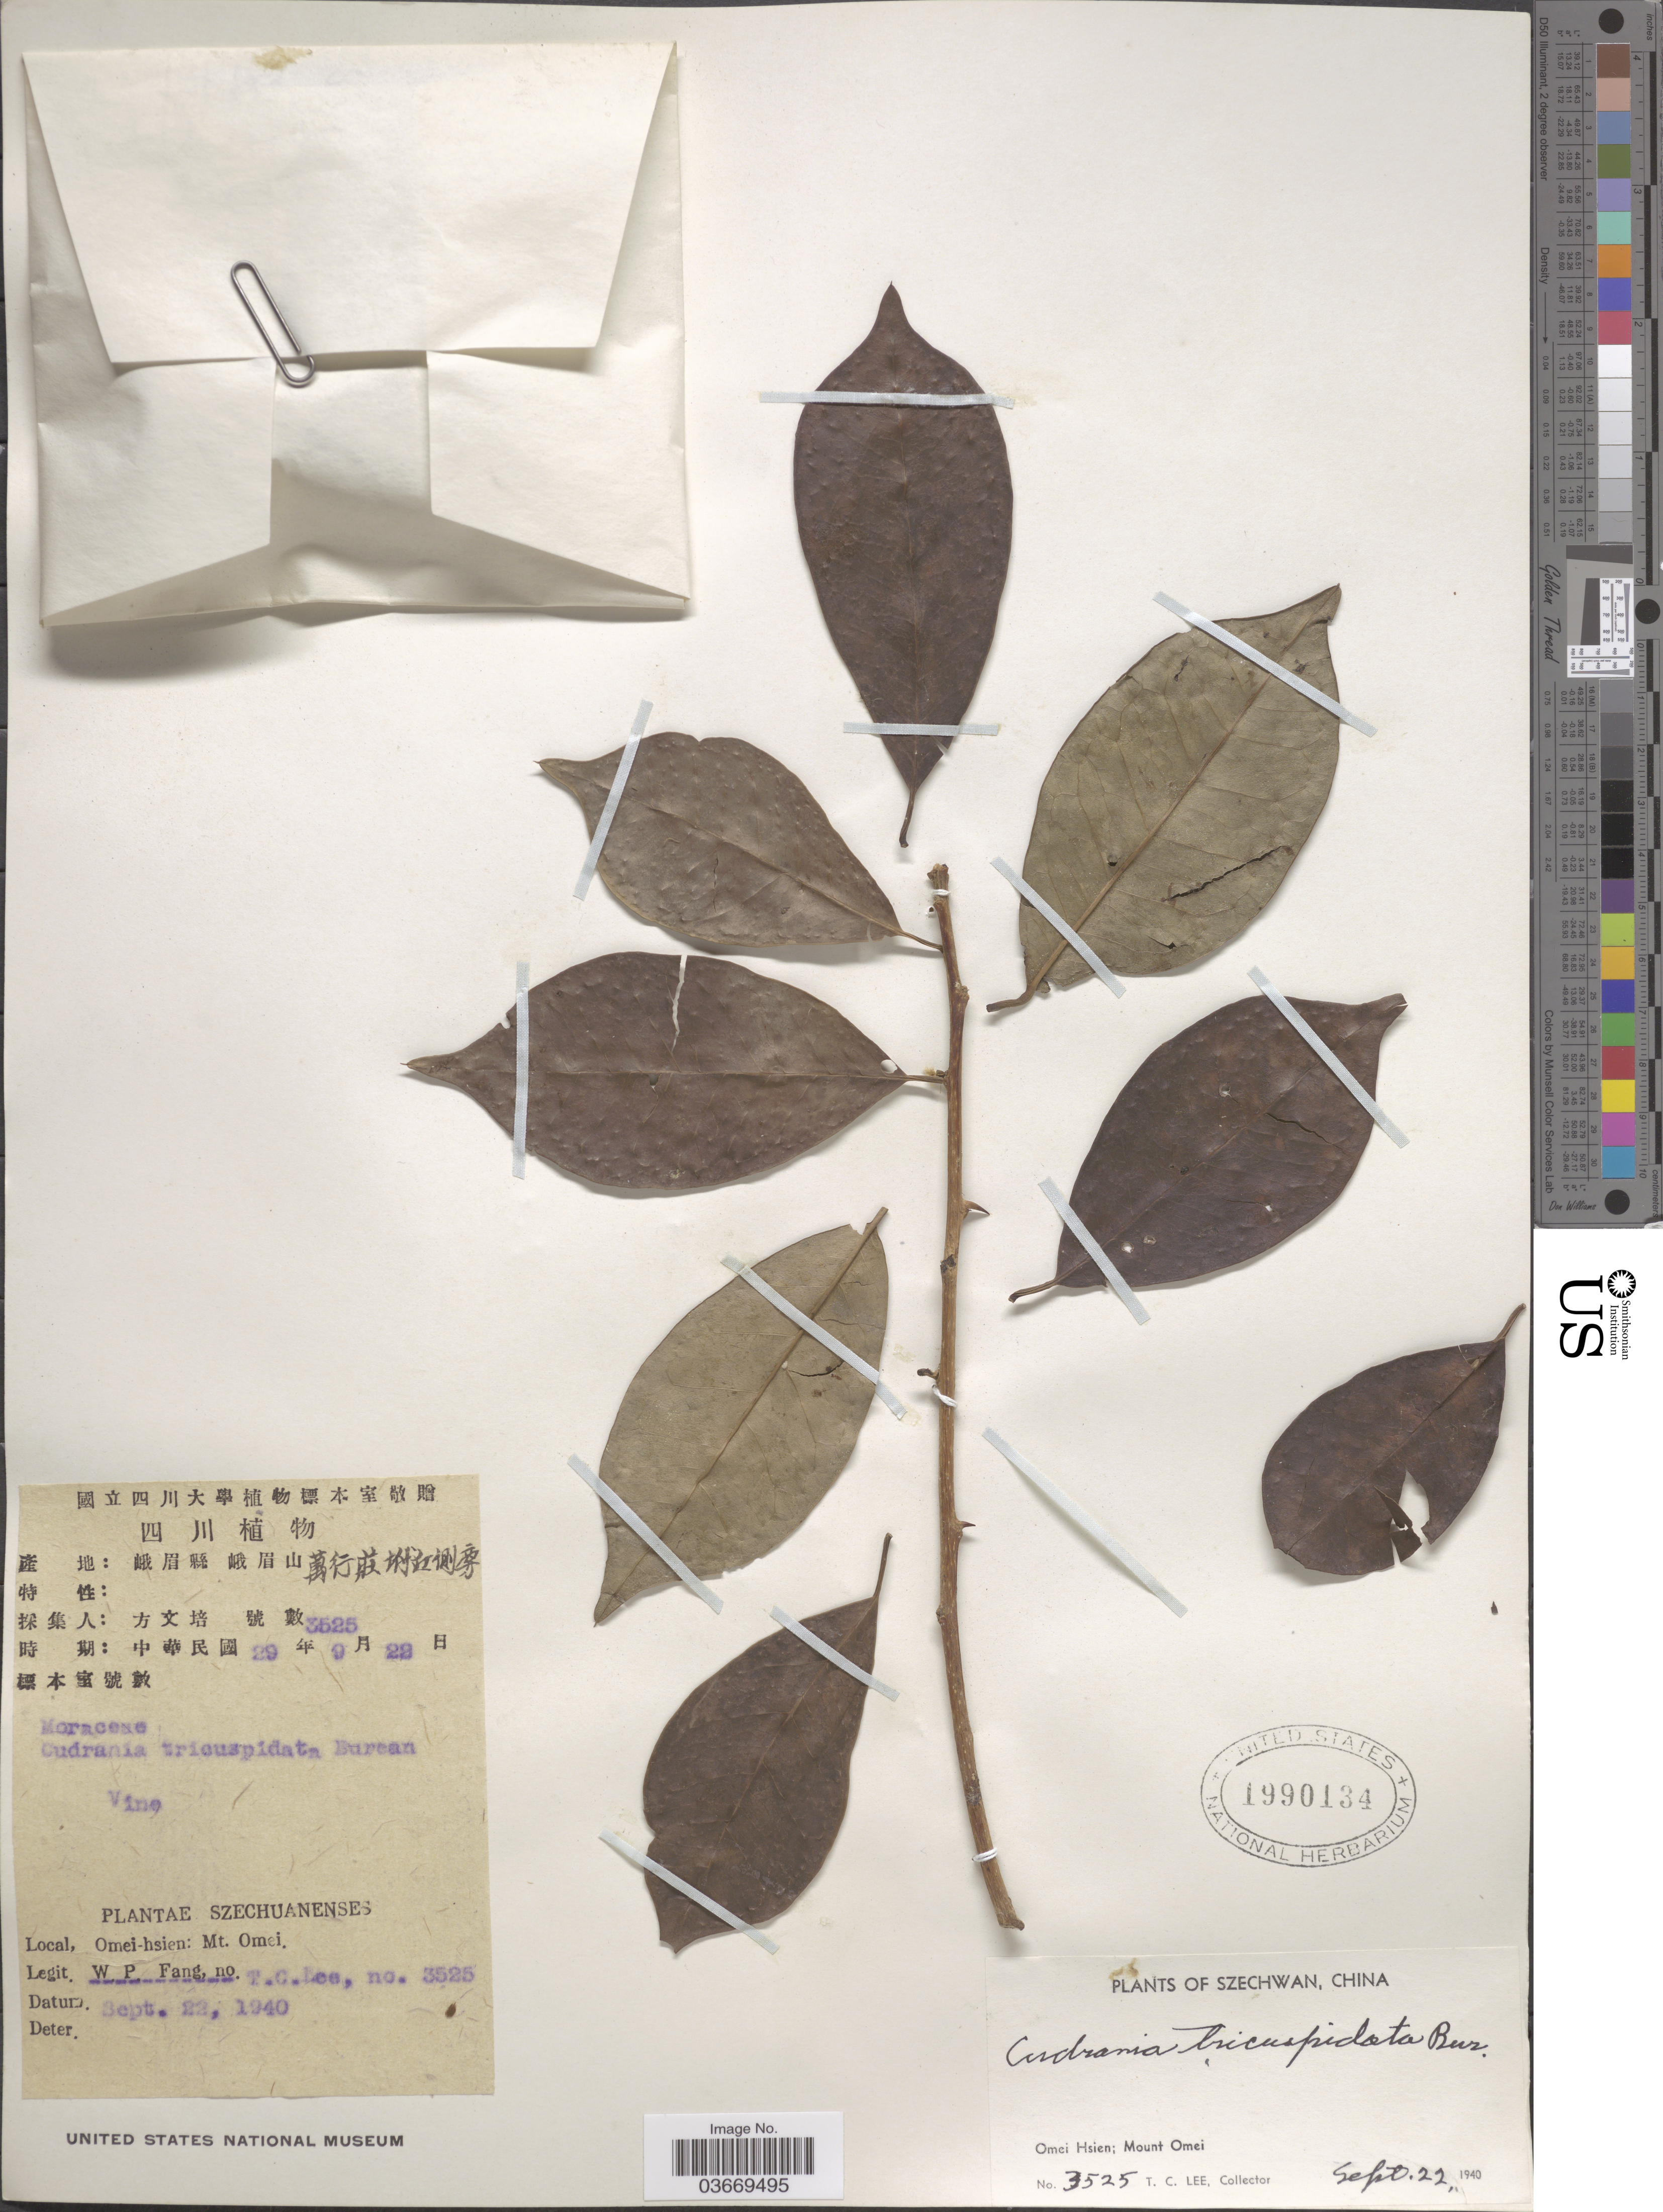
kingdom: Plantae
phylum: Tracheophyta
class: Magnoliopsida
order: Rosales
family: Moraceae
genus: Maclura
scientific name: Maclura tricuspidata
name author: Carrière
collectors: T. Lee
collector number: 3525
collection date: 1940-09-22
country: China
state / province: Sichuan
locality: Szechwan, Omei Hsien: Mount Omei.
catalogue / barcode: US 1990134